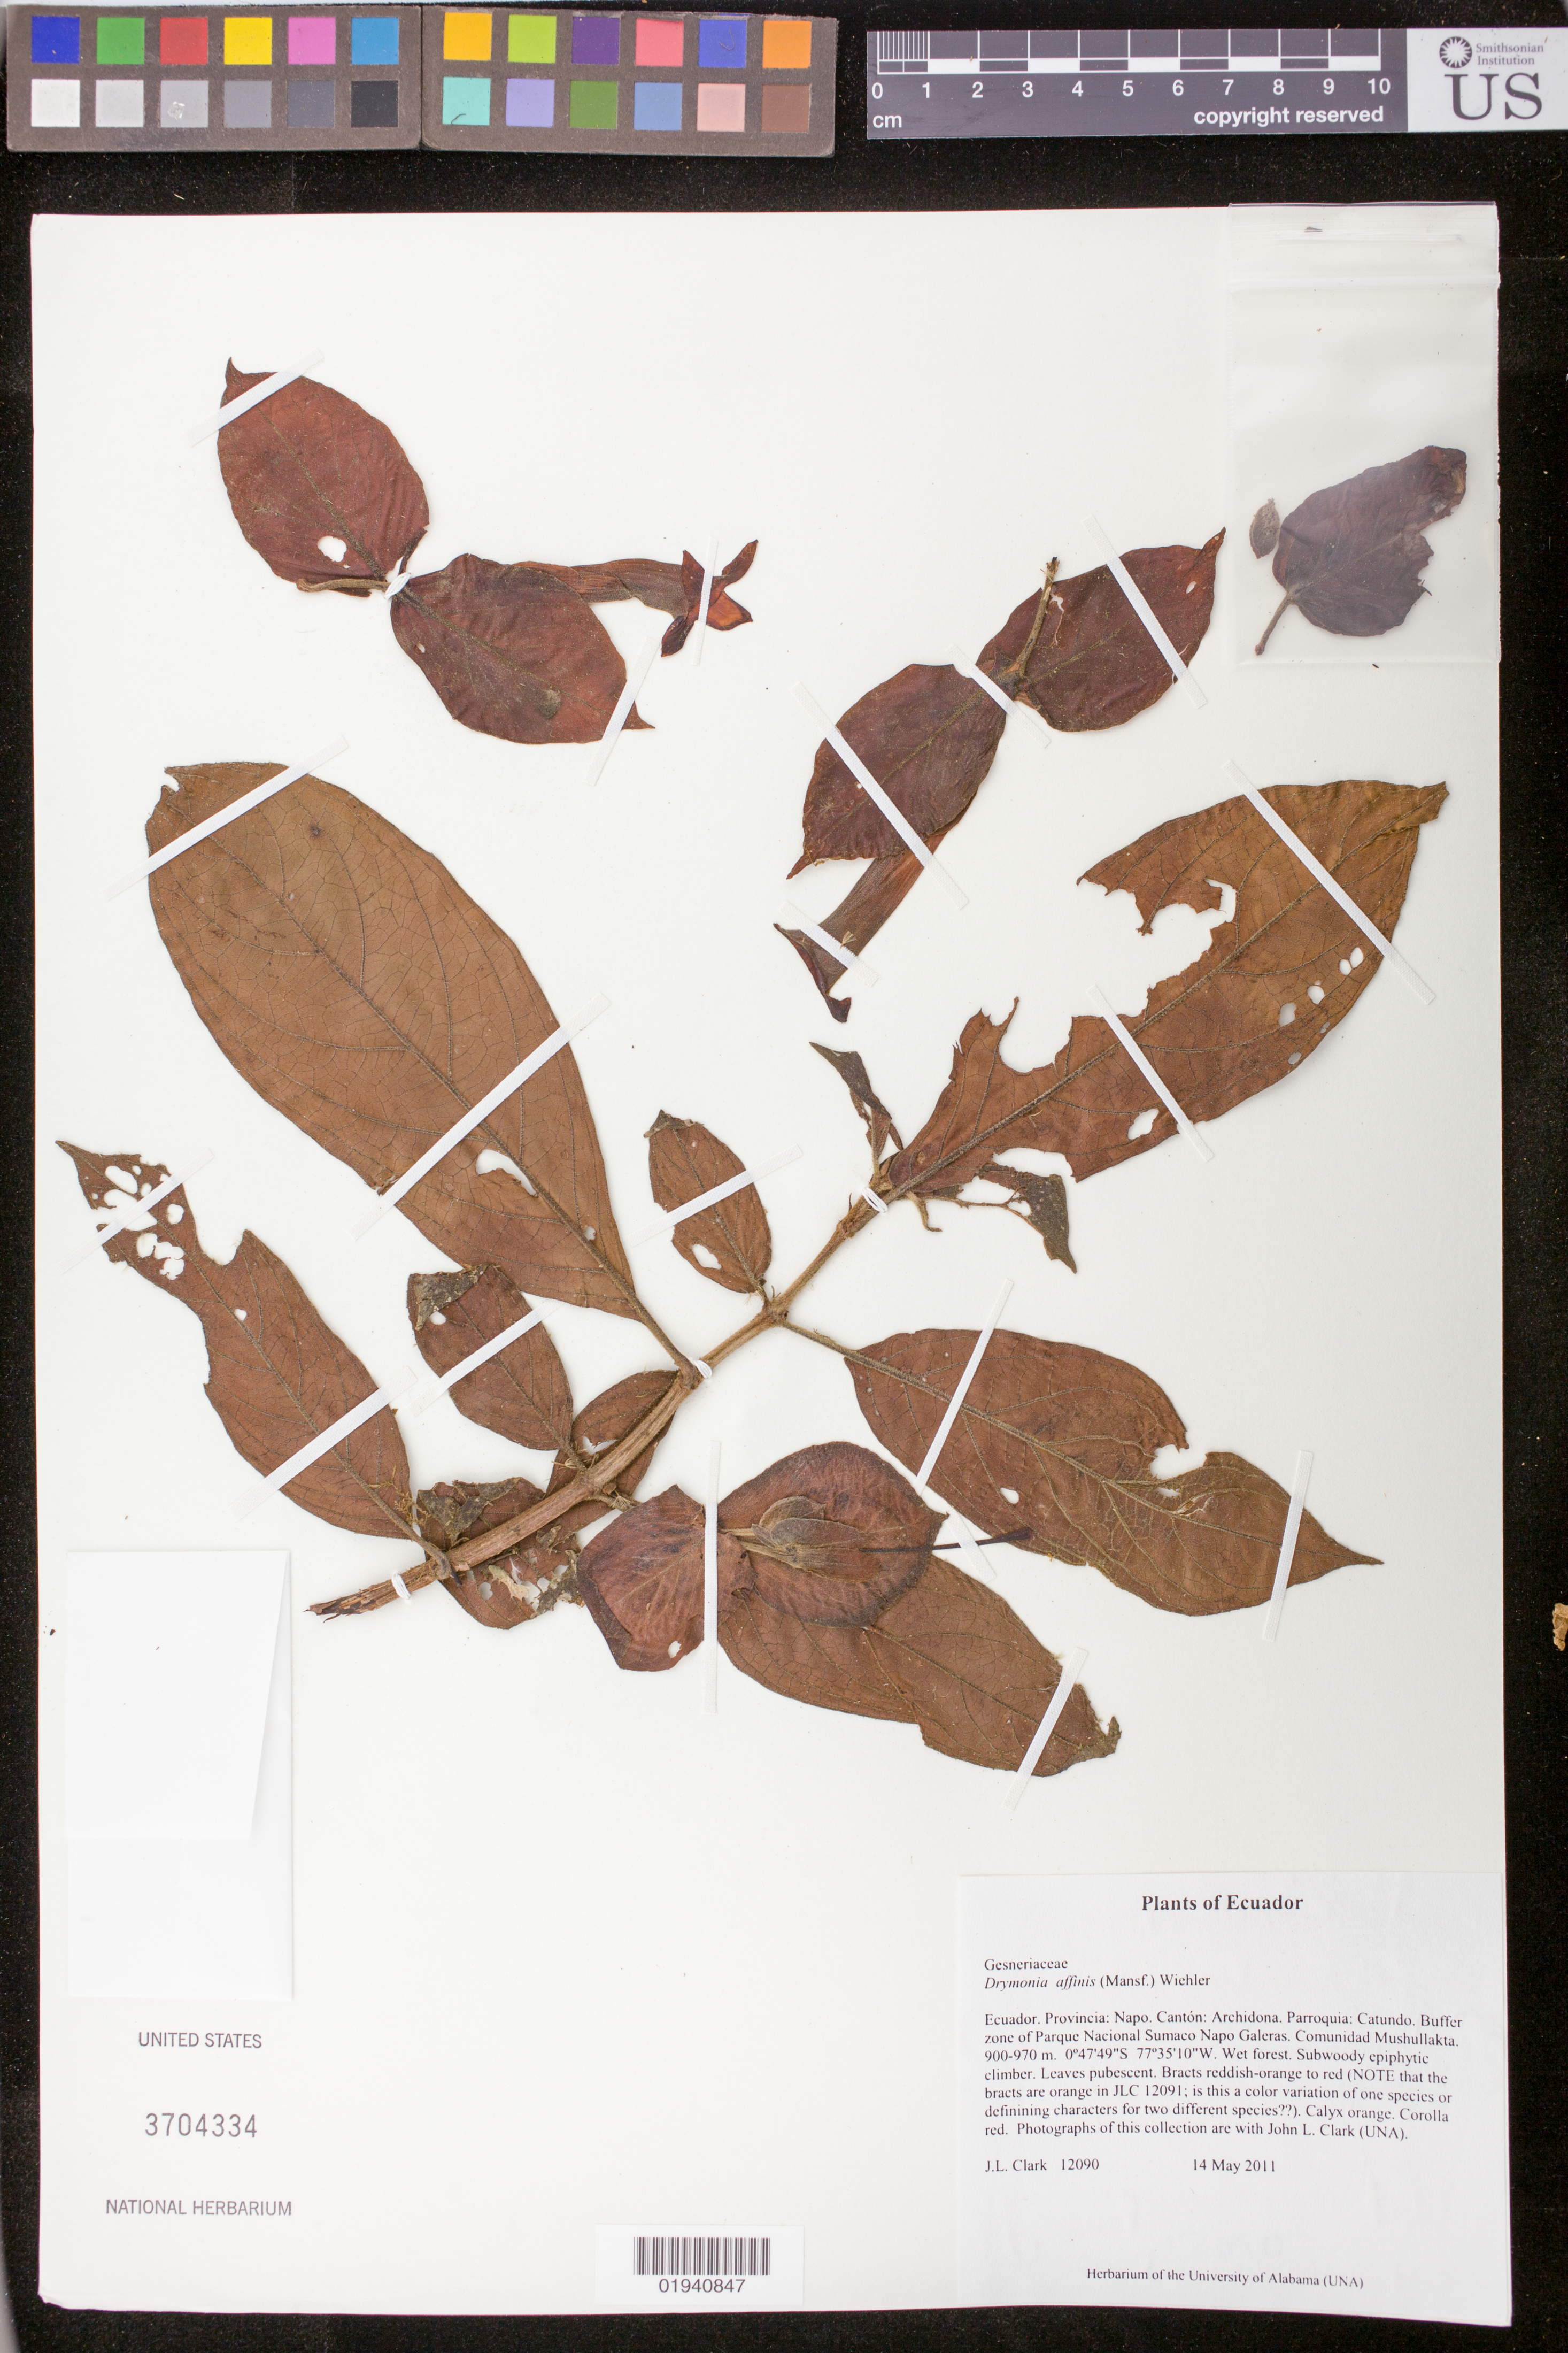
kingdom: Plantae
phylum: Tracheophyta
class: Magnoliopsida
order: Lamiales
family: Gesneriaceae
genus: Drymonia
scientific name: Drymonia affinis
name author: (Mansf.) Wiehler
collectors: J. L. Clark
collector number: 12090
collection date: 2011-05-14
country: Ecuador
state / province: Napo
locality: Canton Archidona, Parroquia Catundo, Buffer zone of Parque National Sumaco Napo Galeras. Communidad Mushullakta.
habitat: Wet forest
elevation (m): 900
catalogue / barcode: US 3704334